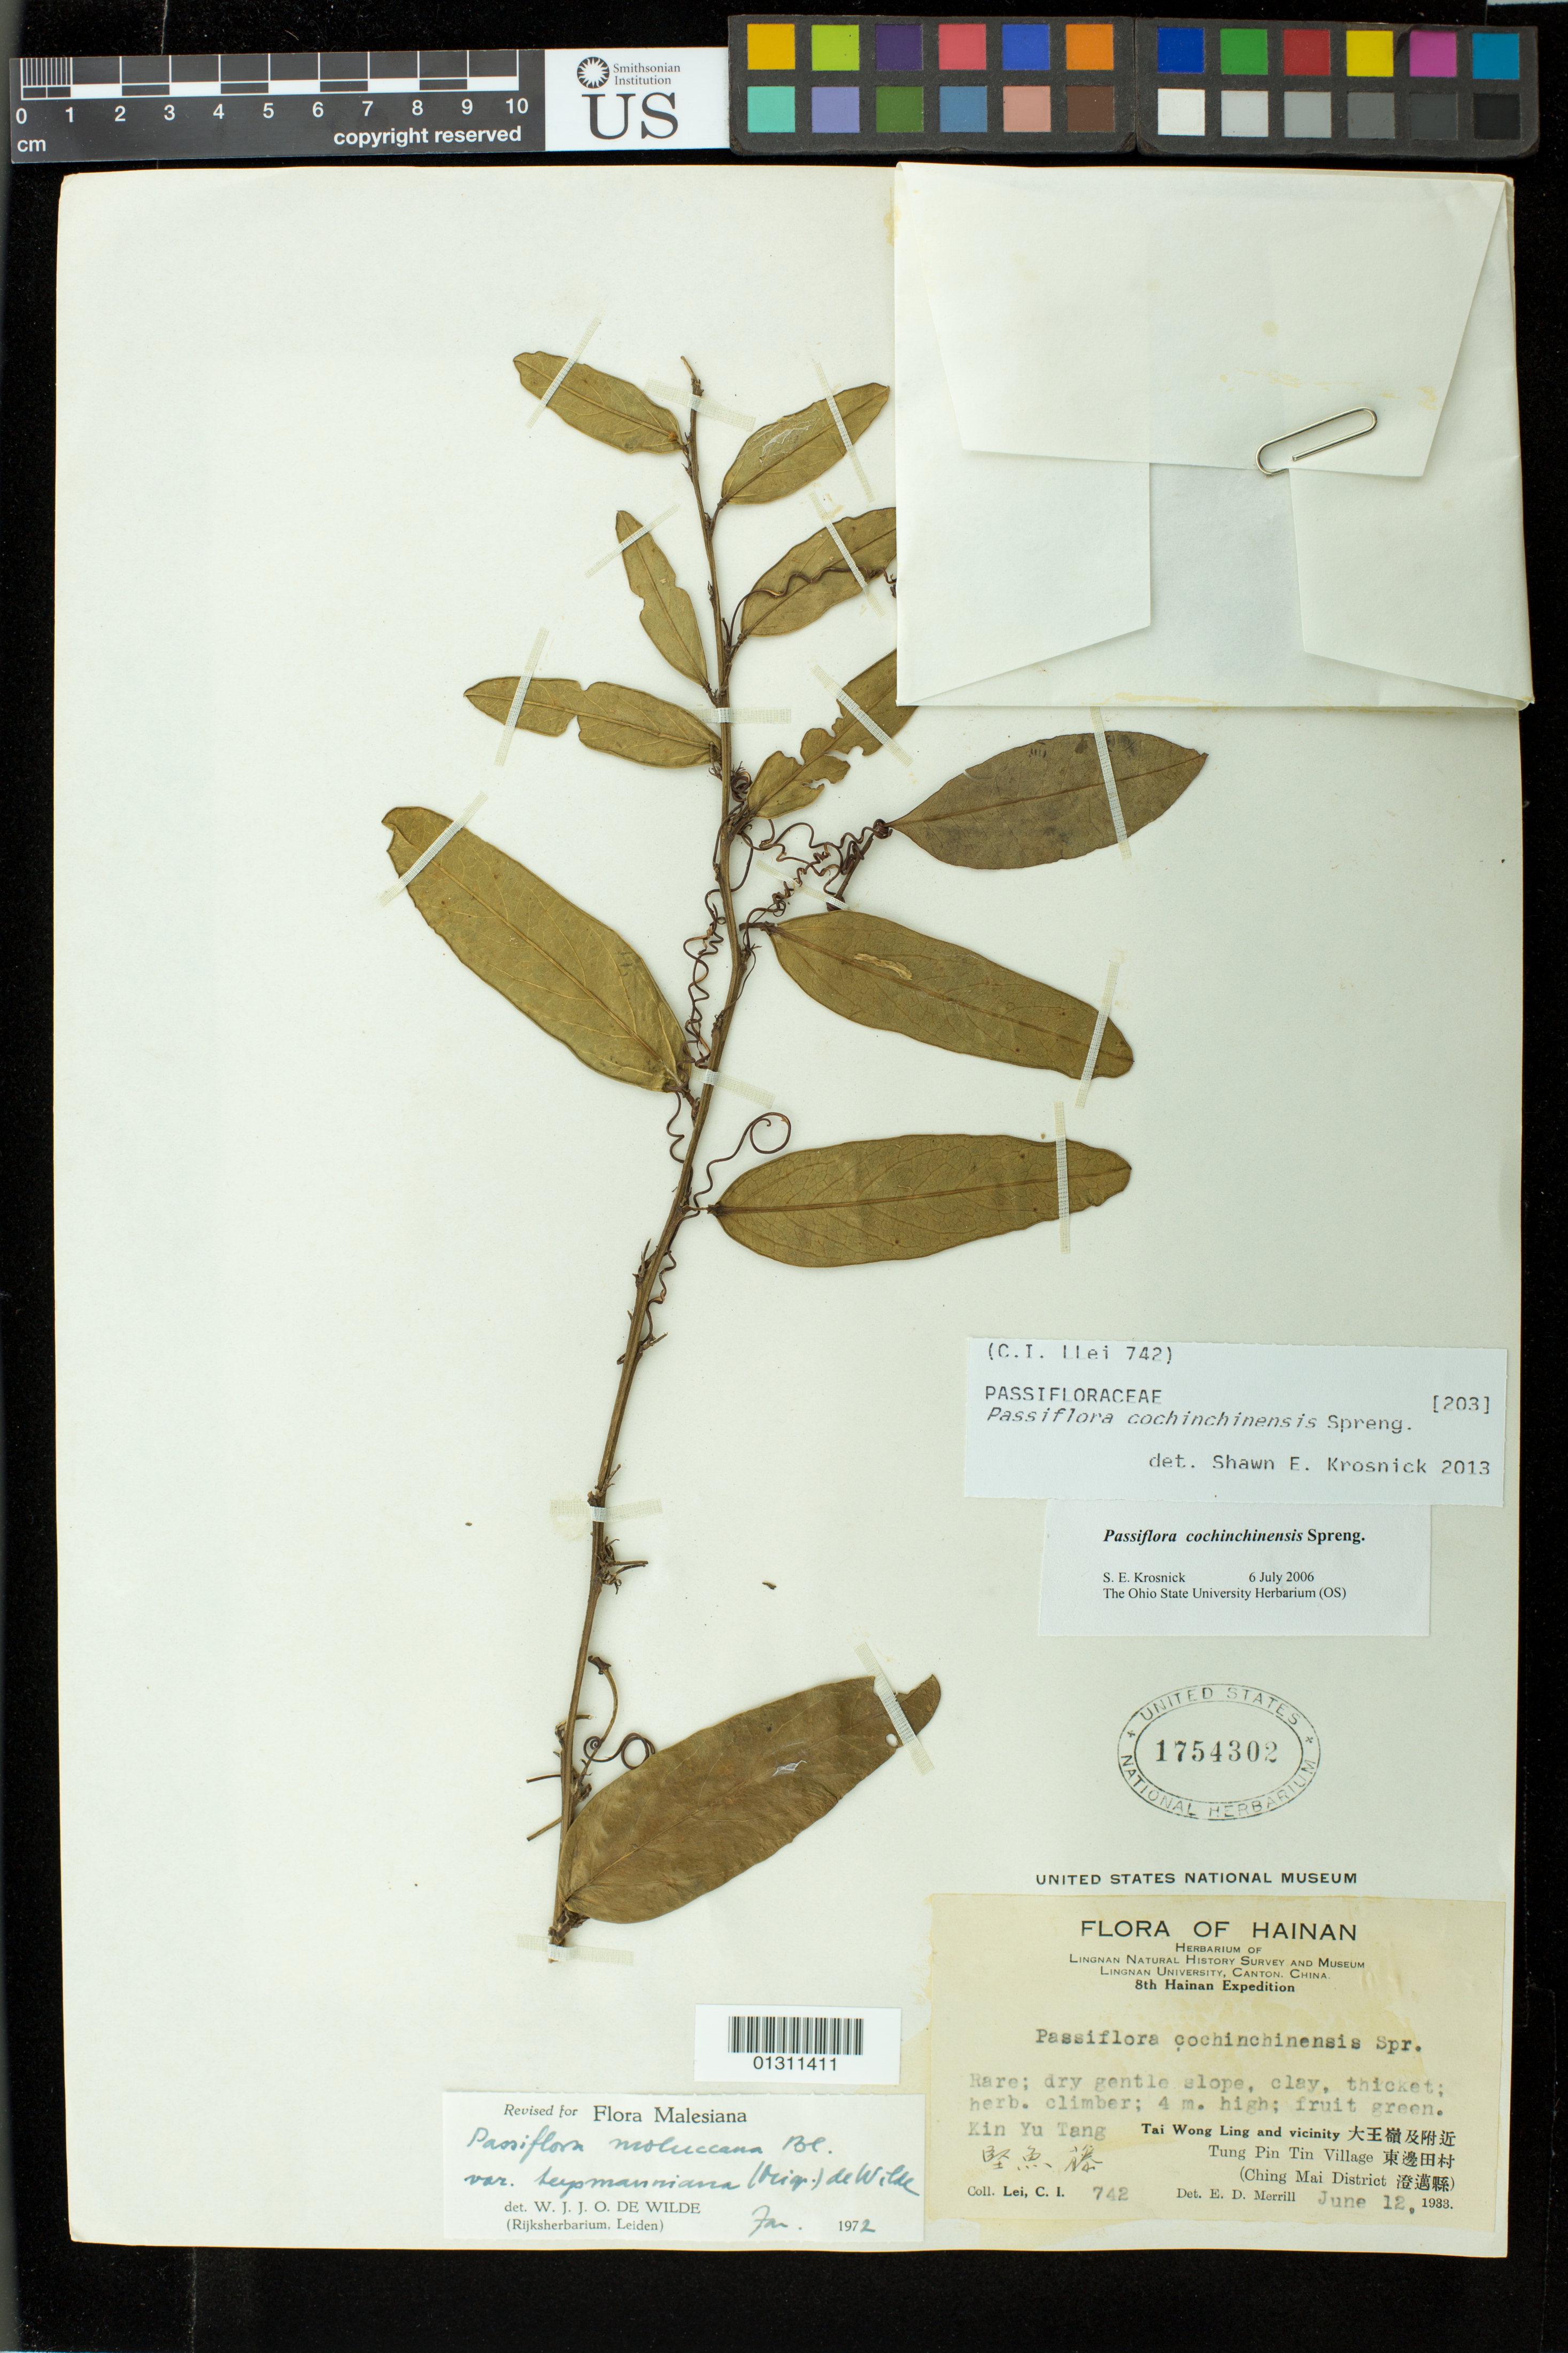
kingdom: Plantae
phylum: Tracheophyta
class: Magnoliopsida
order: Malpighiales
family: Passifloraceae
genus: Passiflora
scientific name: Passiflora cochinchinensis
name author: Spreng.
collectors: C. I. Lei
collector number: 742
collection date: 1933-06-12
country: China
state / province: Hainan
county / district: Ching Mai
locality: Tai Wong Ling and vicinity, Tung Pin Tin Village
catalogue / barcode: US 1754302